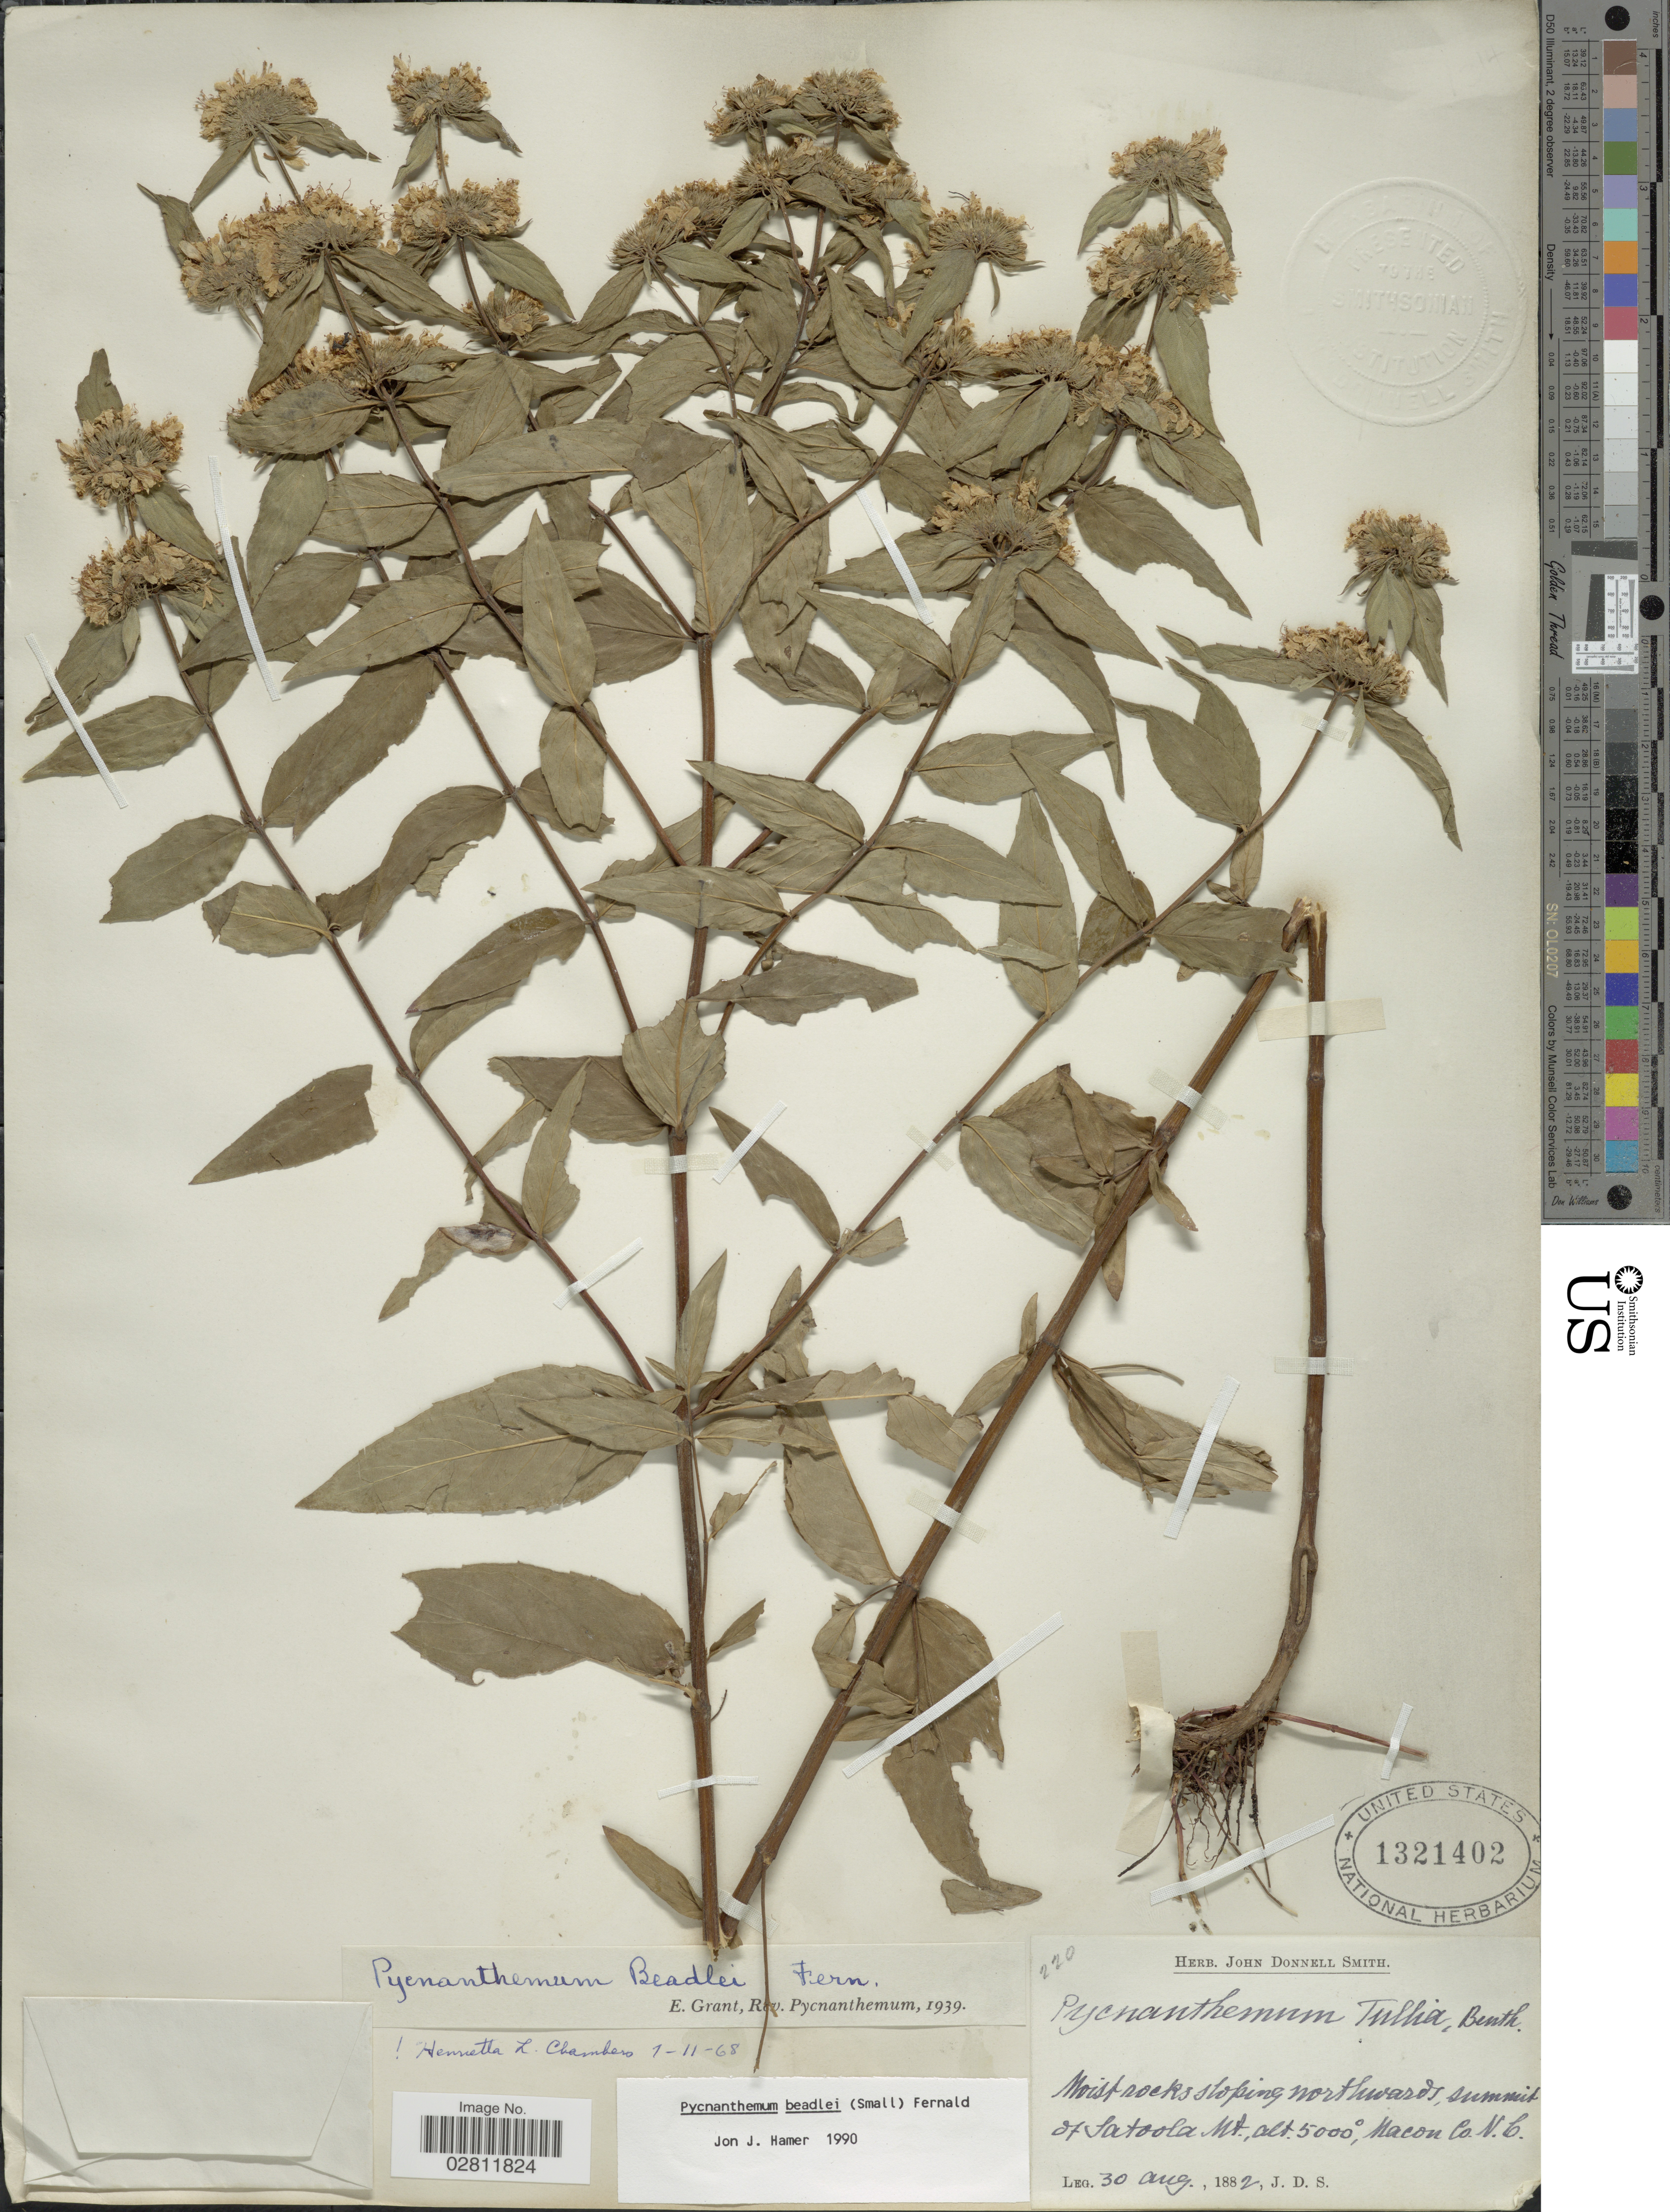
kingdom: Plantae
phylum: Tracheophyta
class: Magnoliopsida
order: Lamiales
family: Lamiaceae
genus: Pycnanthemum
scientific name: Pycnanthemum beadlei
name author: (Small) Fernald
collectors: J. Donnell Smith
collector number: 220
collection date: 1882-08-30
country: United States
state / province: North Carolina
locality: Moist rocks sloping northwards, summit of Satoola Mt., Macon Co.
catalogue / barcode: US 1321402